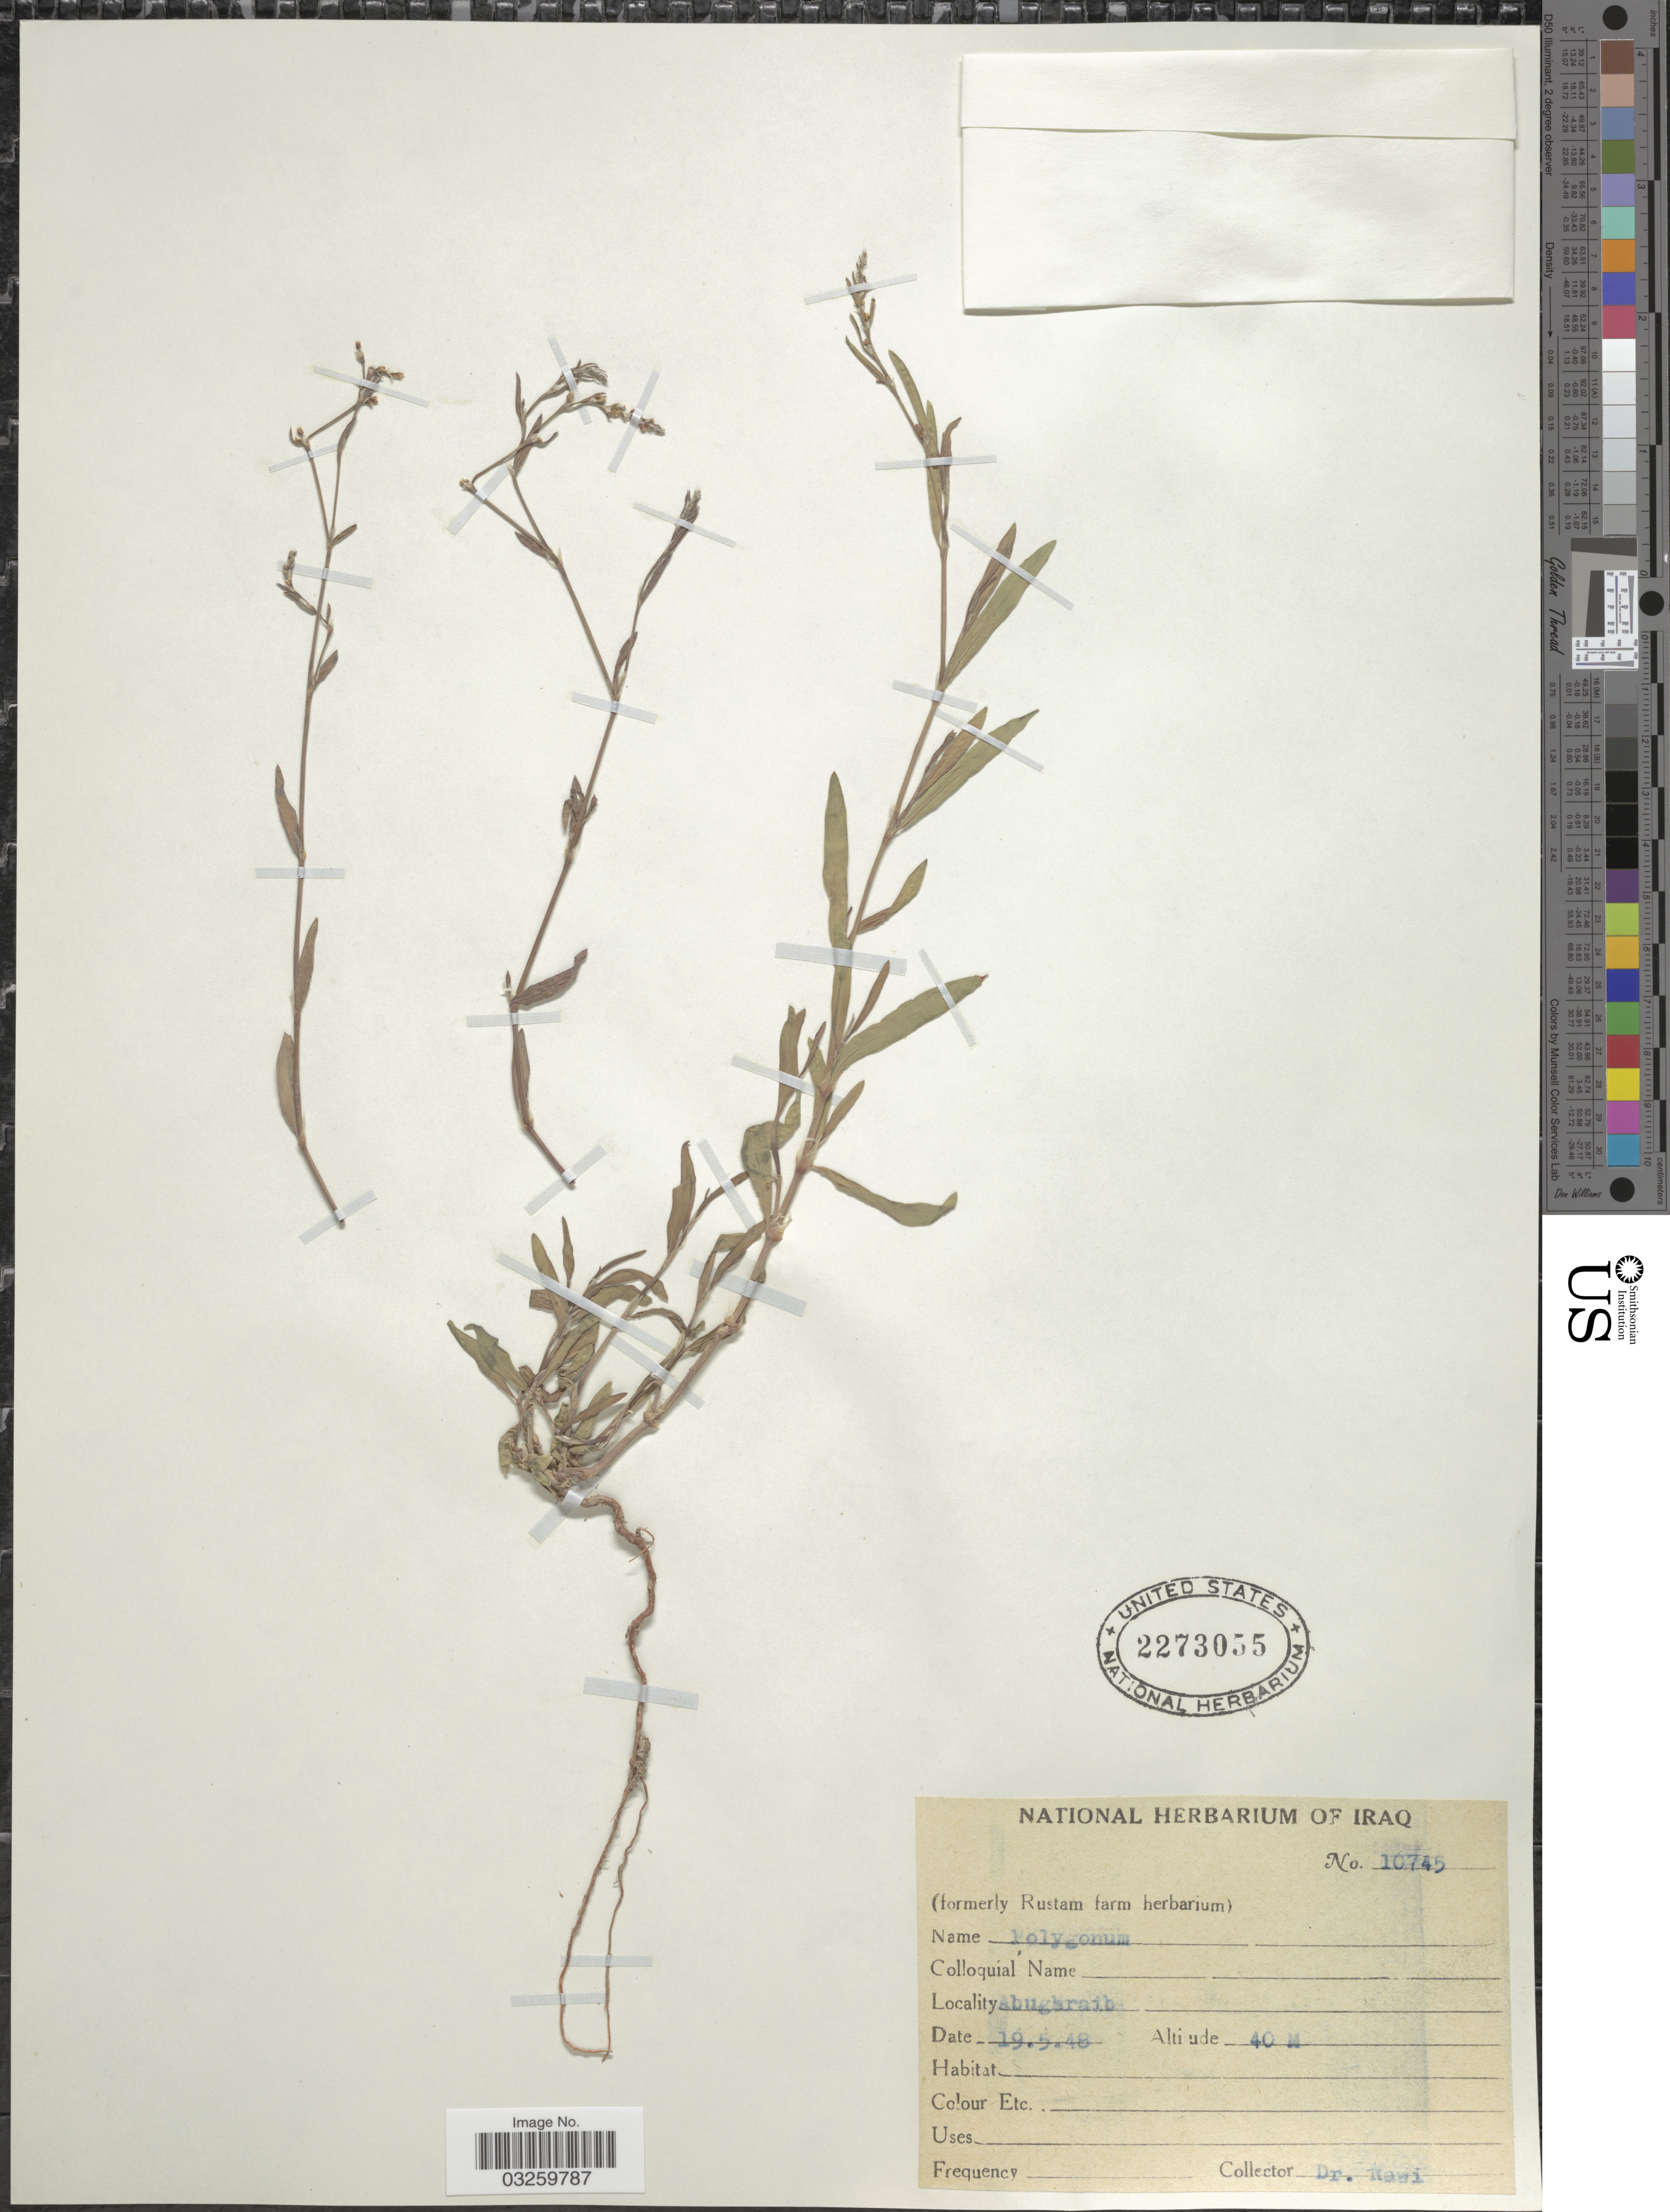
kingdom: Plantae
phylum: Tracheophyta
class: Magnoliopsida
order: Caryophyllales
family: Polygonaceae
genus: Polygonum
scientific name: Polygonum sp.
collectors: -. Rawi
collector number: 10745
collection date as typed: Transcribed d/m/y: 19/5/48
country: Iraq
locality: Abughraib.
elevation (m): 40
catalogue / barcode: US 2273055